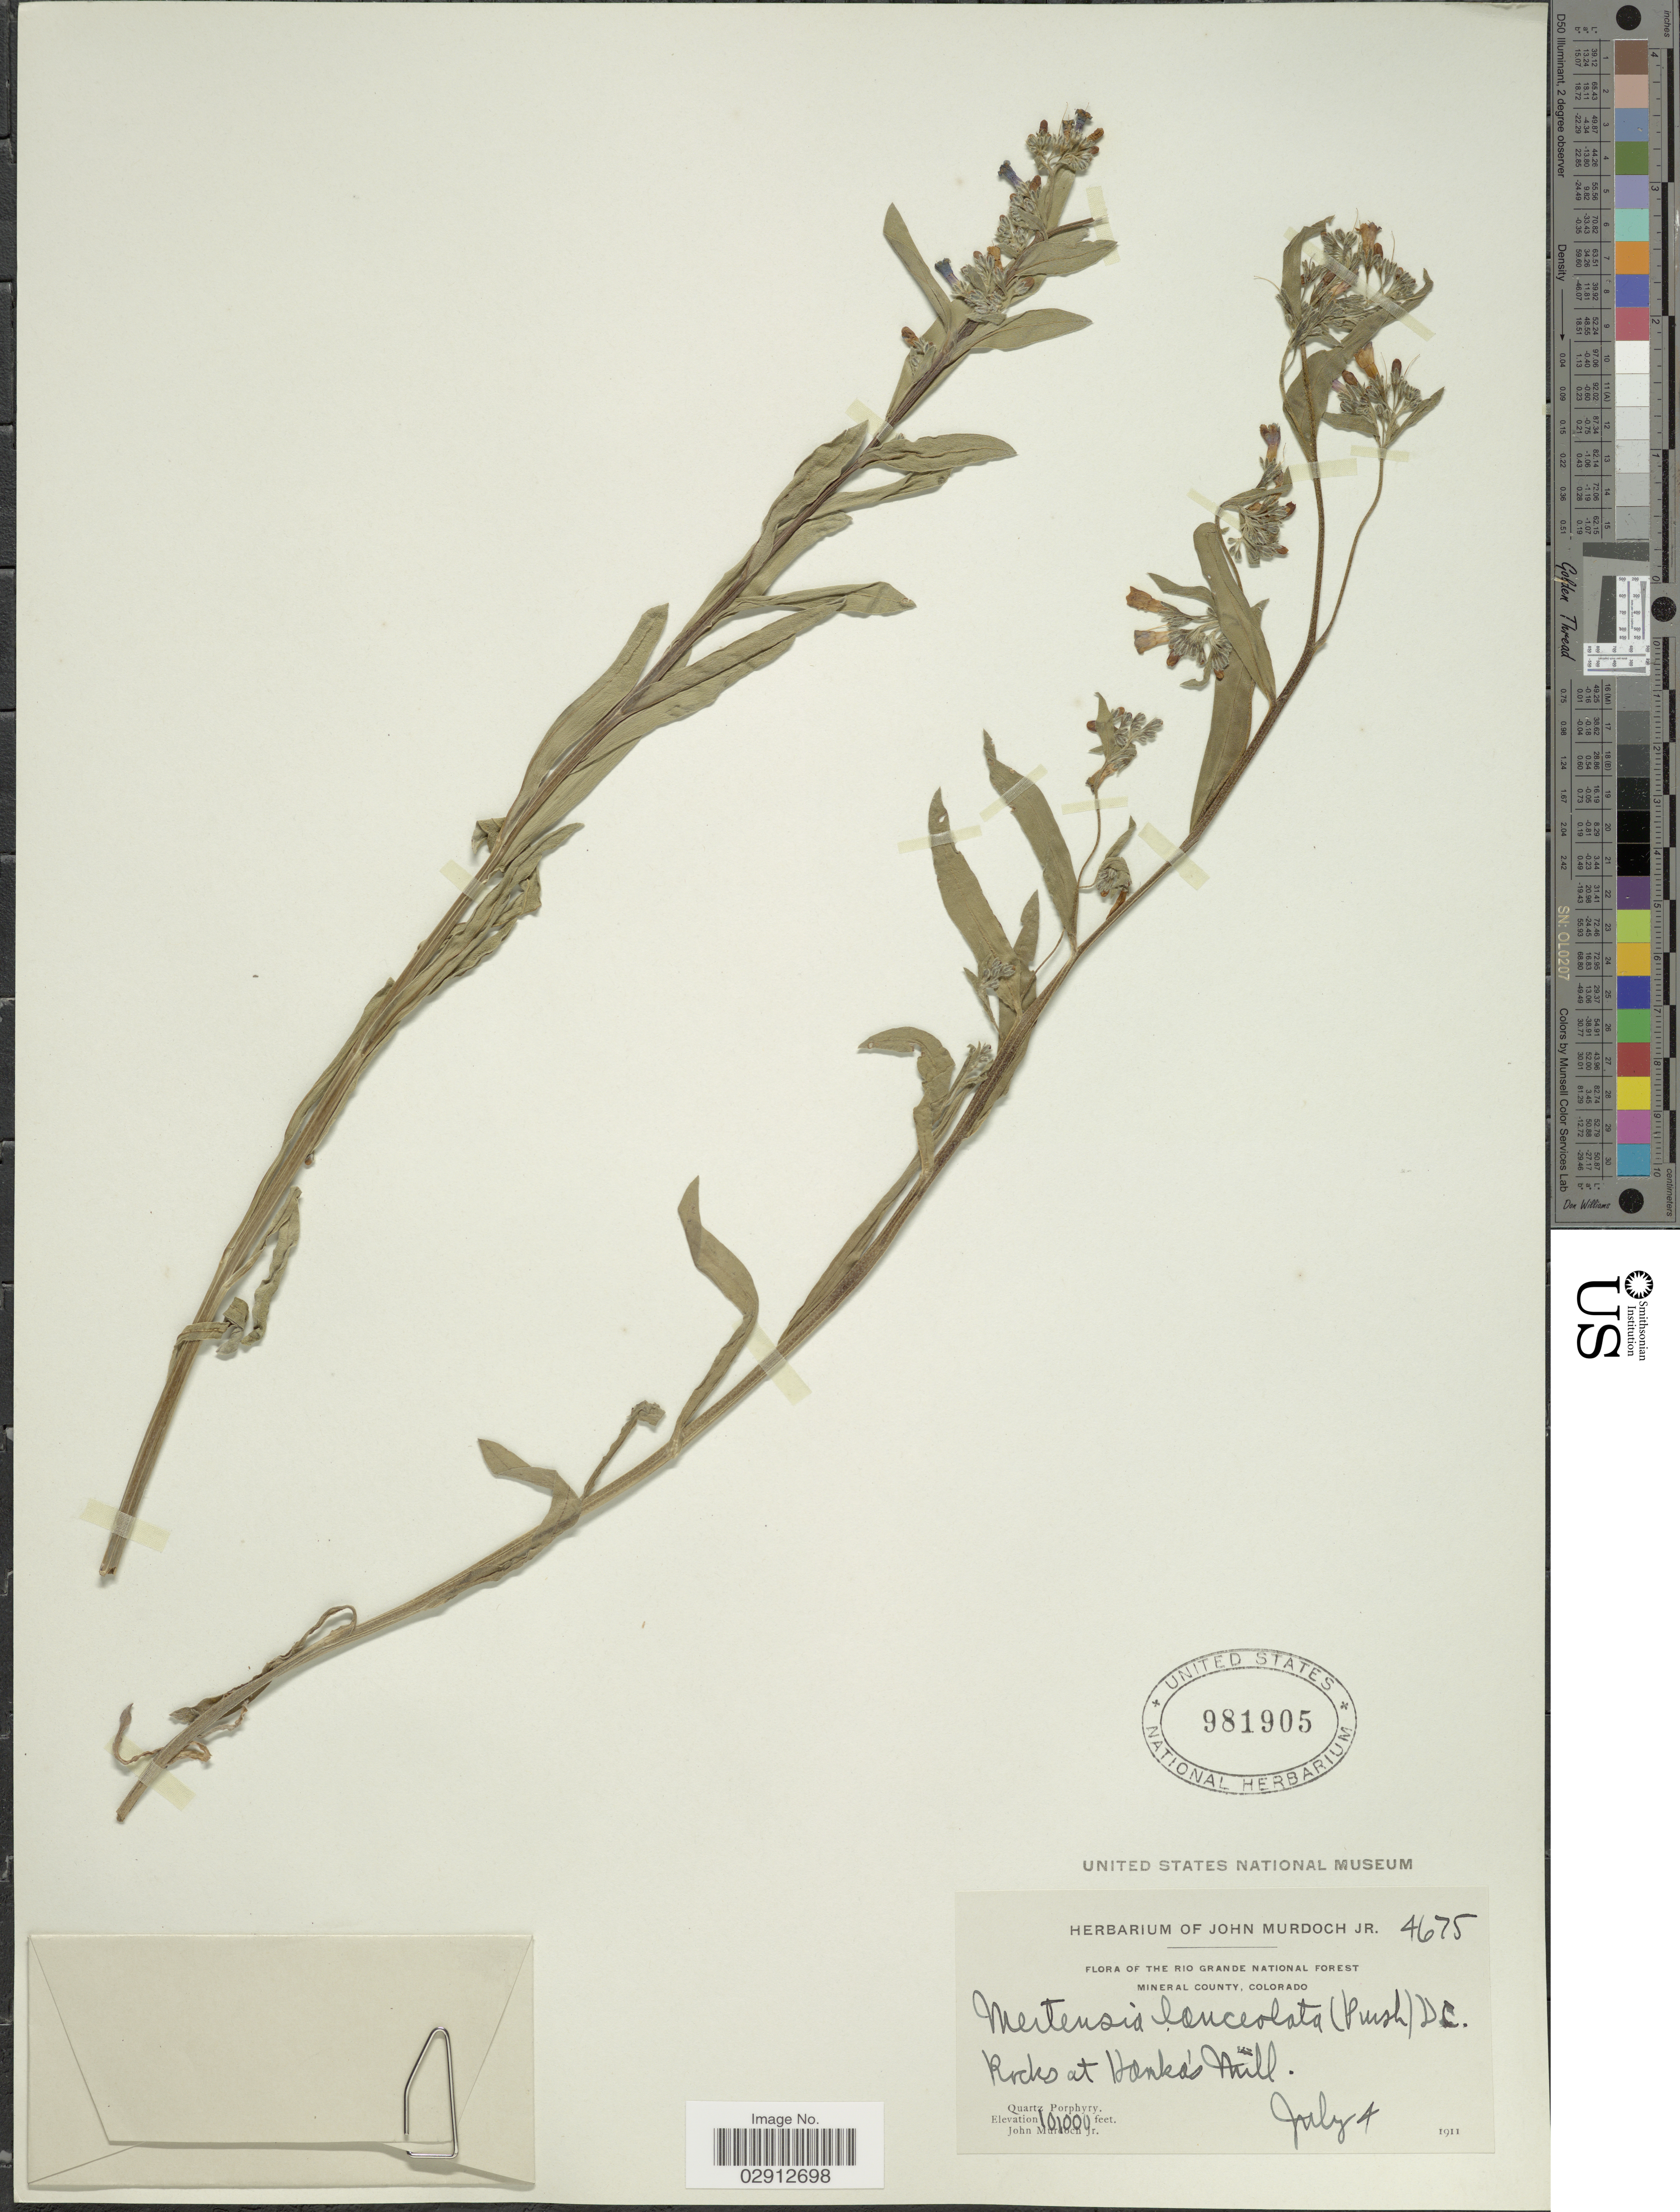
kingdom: Plantae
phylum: Tracheophyta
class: Magnoliopsida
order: Boraginales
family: Boraginaceae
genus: Mertensia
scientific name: Mertensia lanceolata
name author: (Pursh) DC. ex A. DC.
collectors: J. Murdoch Jr.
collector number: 4675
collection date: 1911-07-04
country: United States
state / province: Colorado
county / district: Mineral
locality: Rio Grande National Forest. Mineral County. Rocks at Hank's Mill.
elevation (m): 3048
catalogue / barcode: US 981905